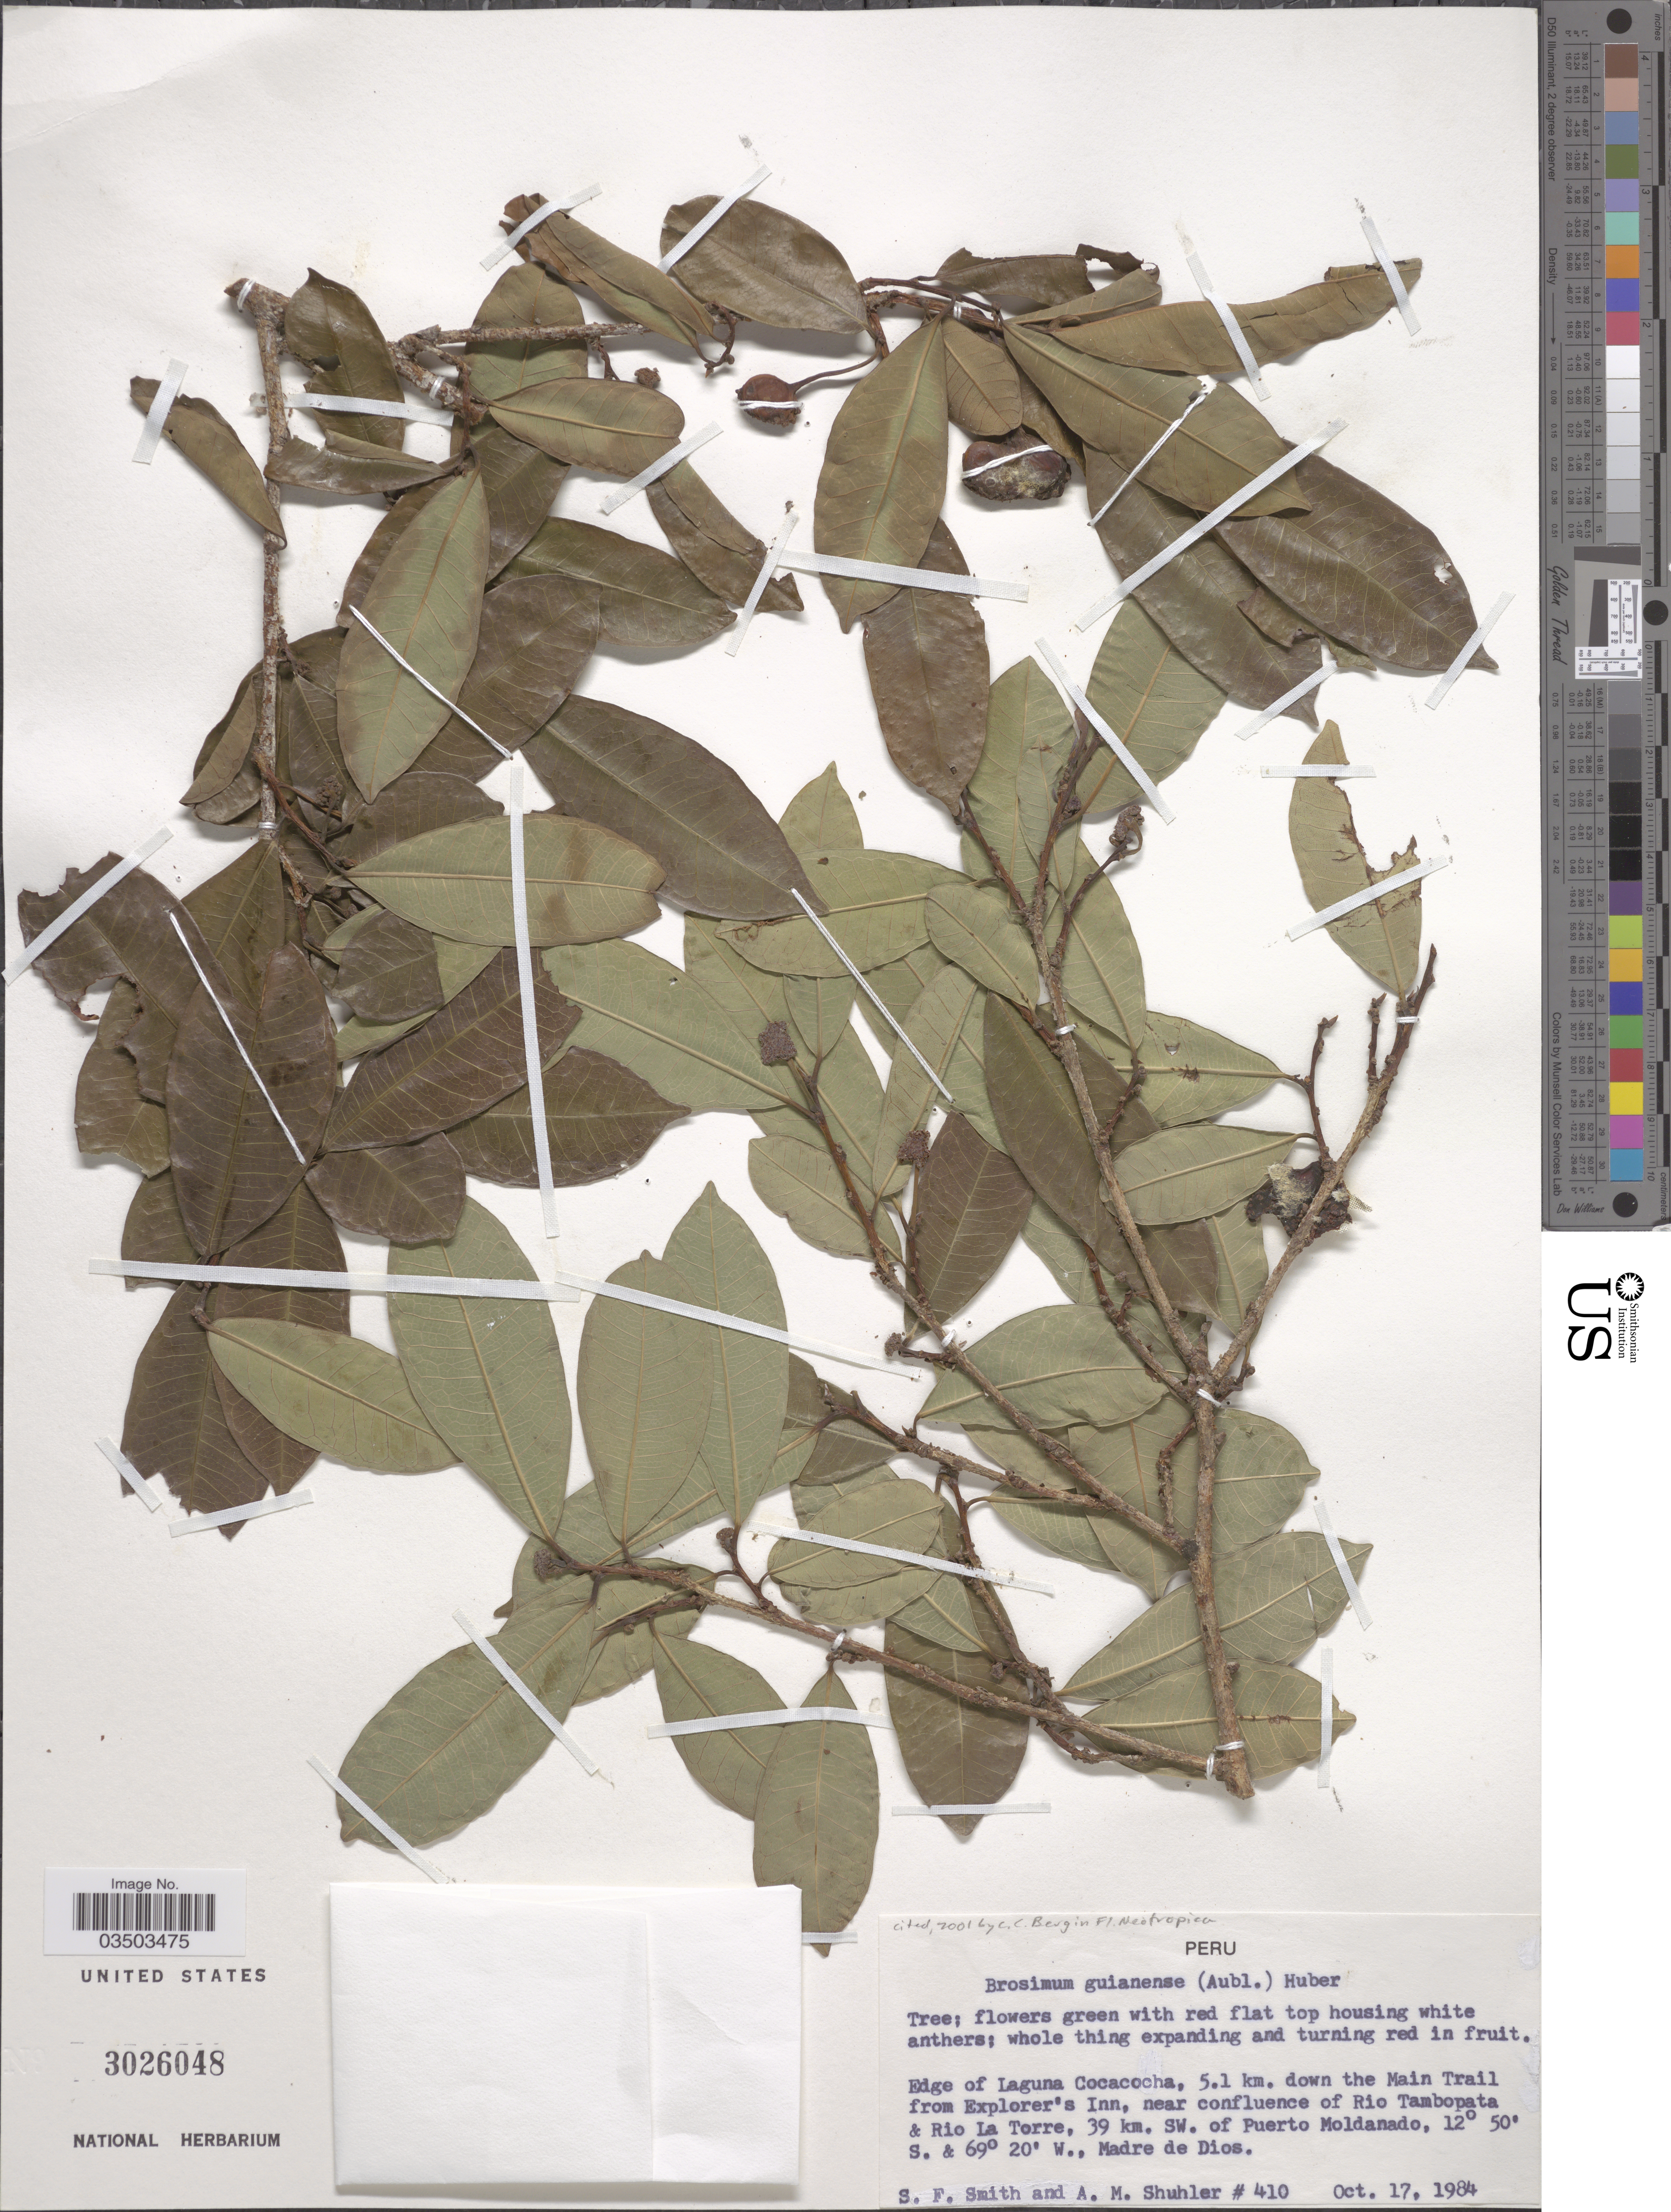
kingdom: Plantae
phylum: Tracheophyta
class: Magnoliopsida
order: Rosales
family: Moraceae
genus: Brosimum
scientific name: Brosimum guianense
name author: (Aubl.) Huber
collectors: S.F. Smith & A. Shuhler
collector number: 410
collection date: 1984-10-17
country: Peru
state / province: Madre de Dios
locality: Edge of Laguna Cocacocha, 5.1 km. down the Main Trail from Explorer's Inn, near confluence of Rio Tambopata & Rio La Torre, 39 km. SW. of Puerto Moldanado.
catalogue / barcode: US 3026048